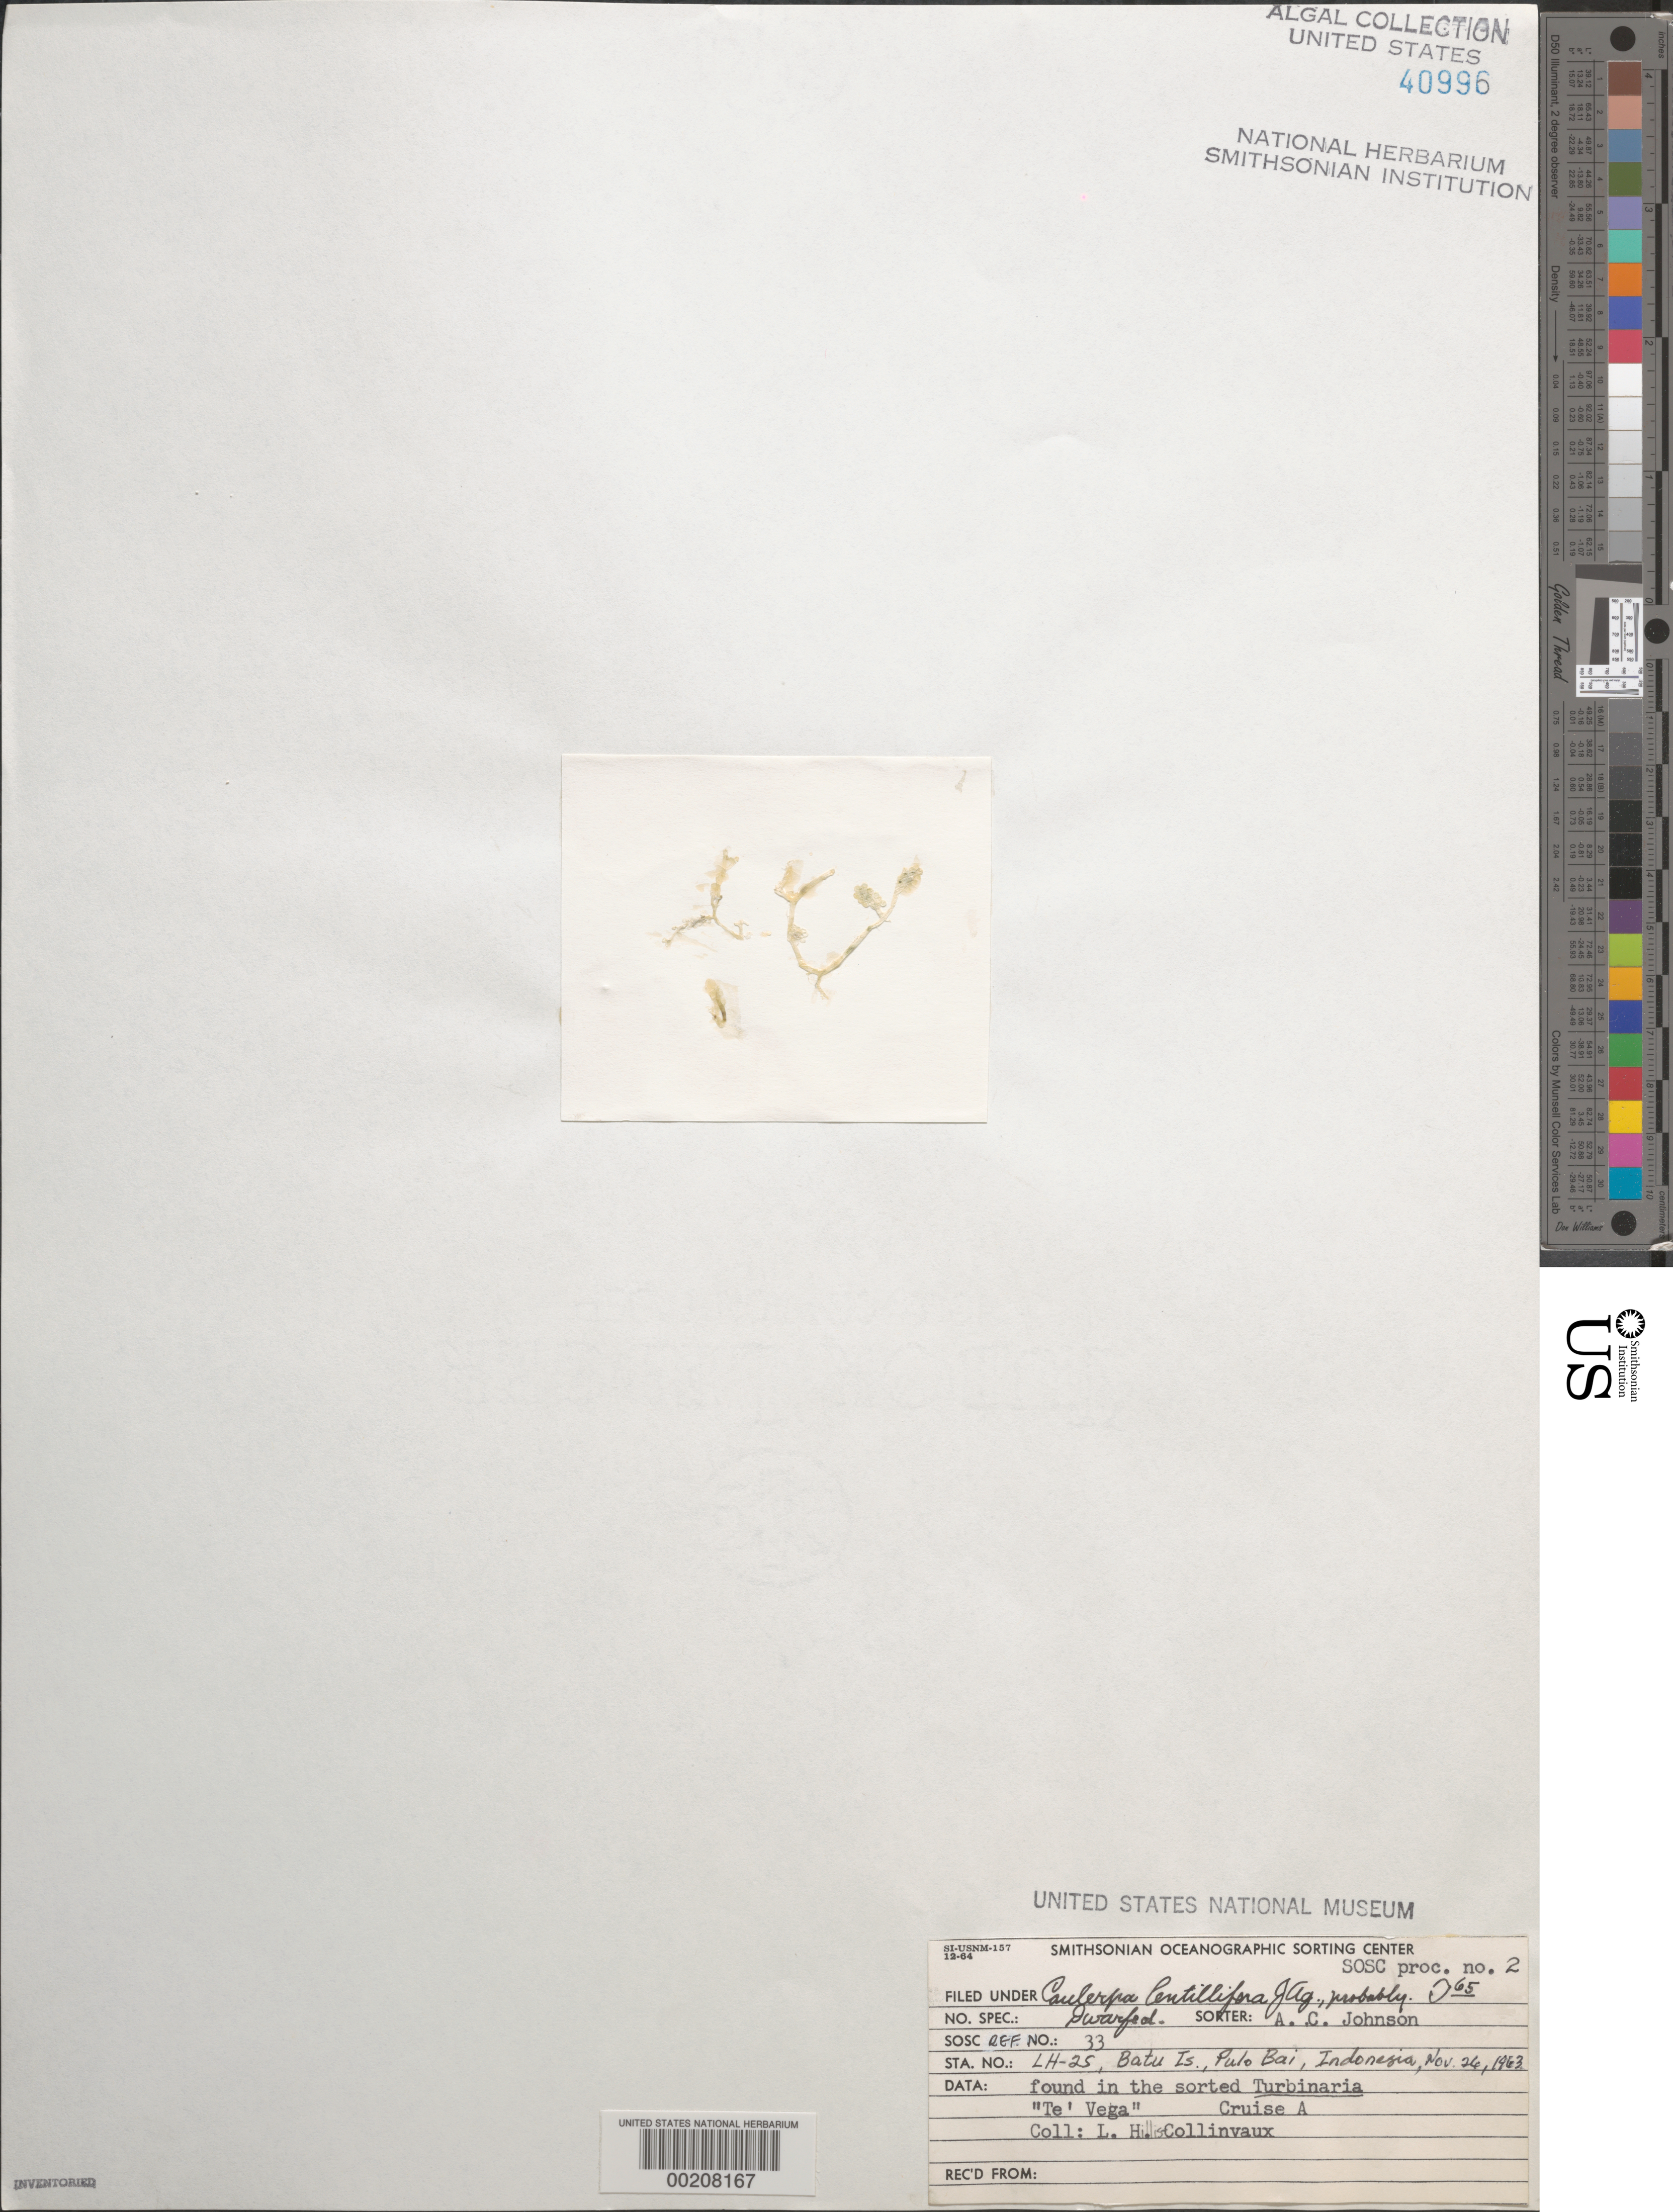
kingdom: Plantae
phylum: Chlorophyta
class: Ulvophyceae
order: Bryopsidales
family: Caulerpaceae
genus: Caulerpa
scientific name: Caulerpa lentillifera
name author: J. Agardh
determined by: Taylor, William R.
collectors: L. Hillis-Colinvaux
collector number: Lh-25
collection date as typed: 26 Nov 1963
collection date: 1963-11-26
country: Indonesia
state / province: Sumatra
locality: Pulo bai, batu islands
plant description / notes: Te Vega, Cruise A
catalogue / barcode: US 40996